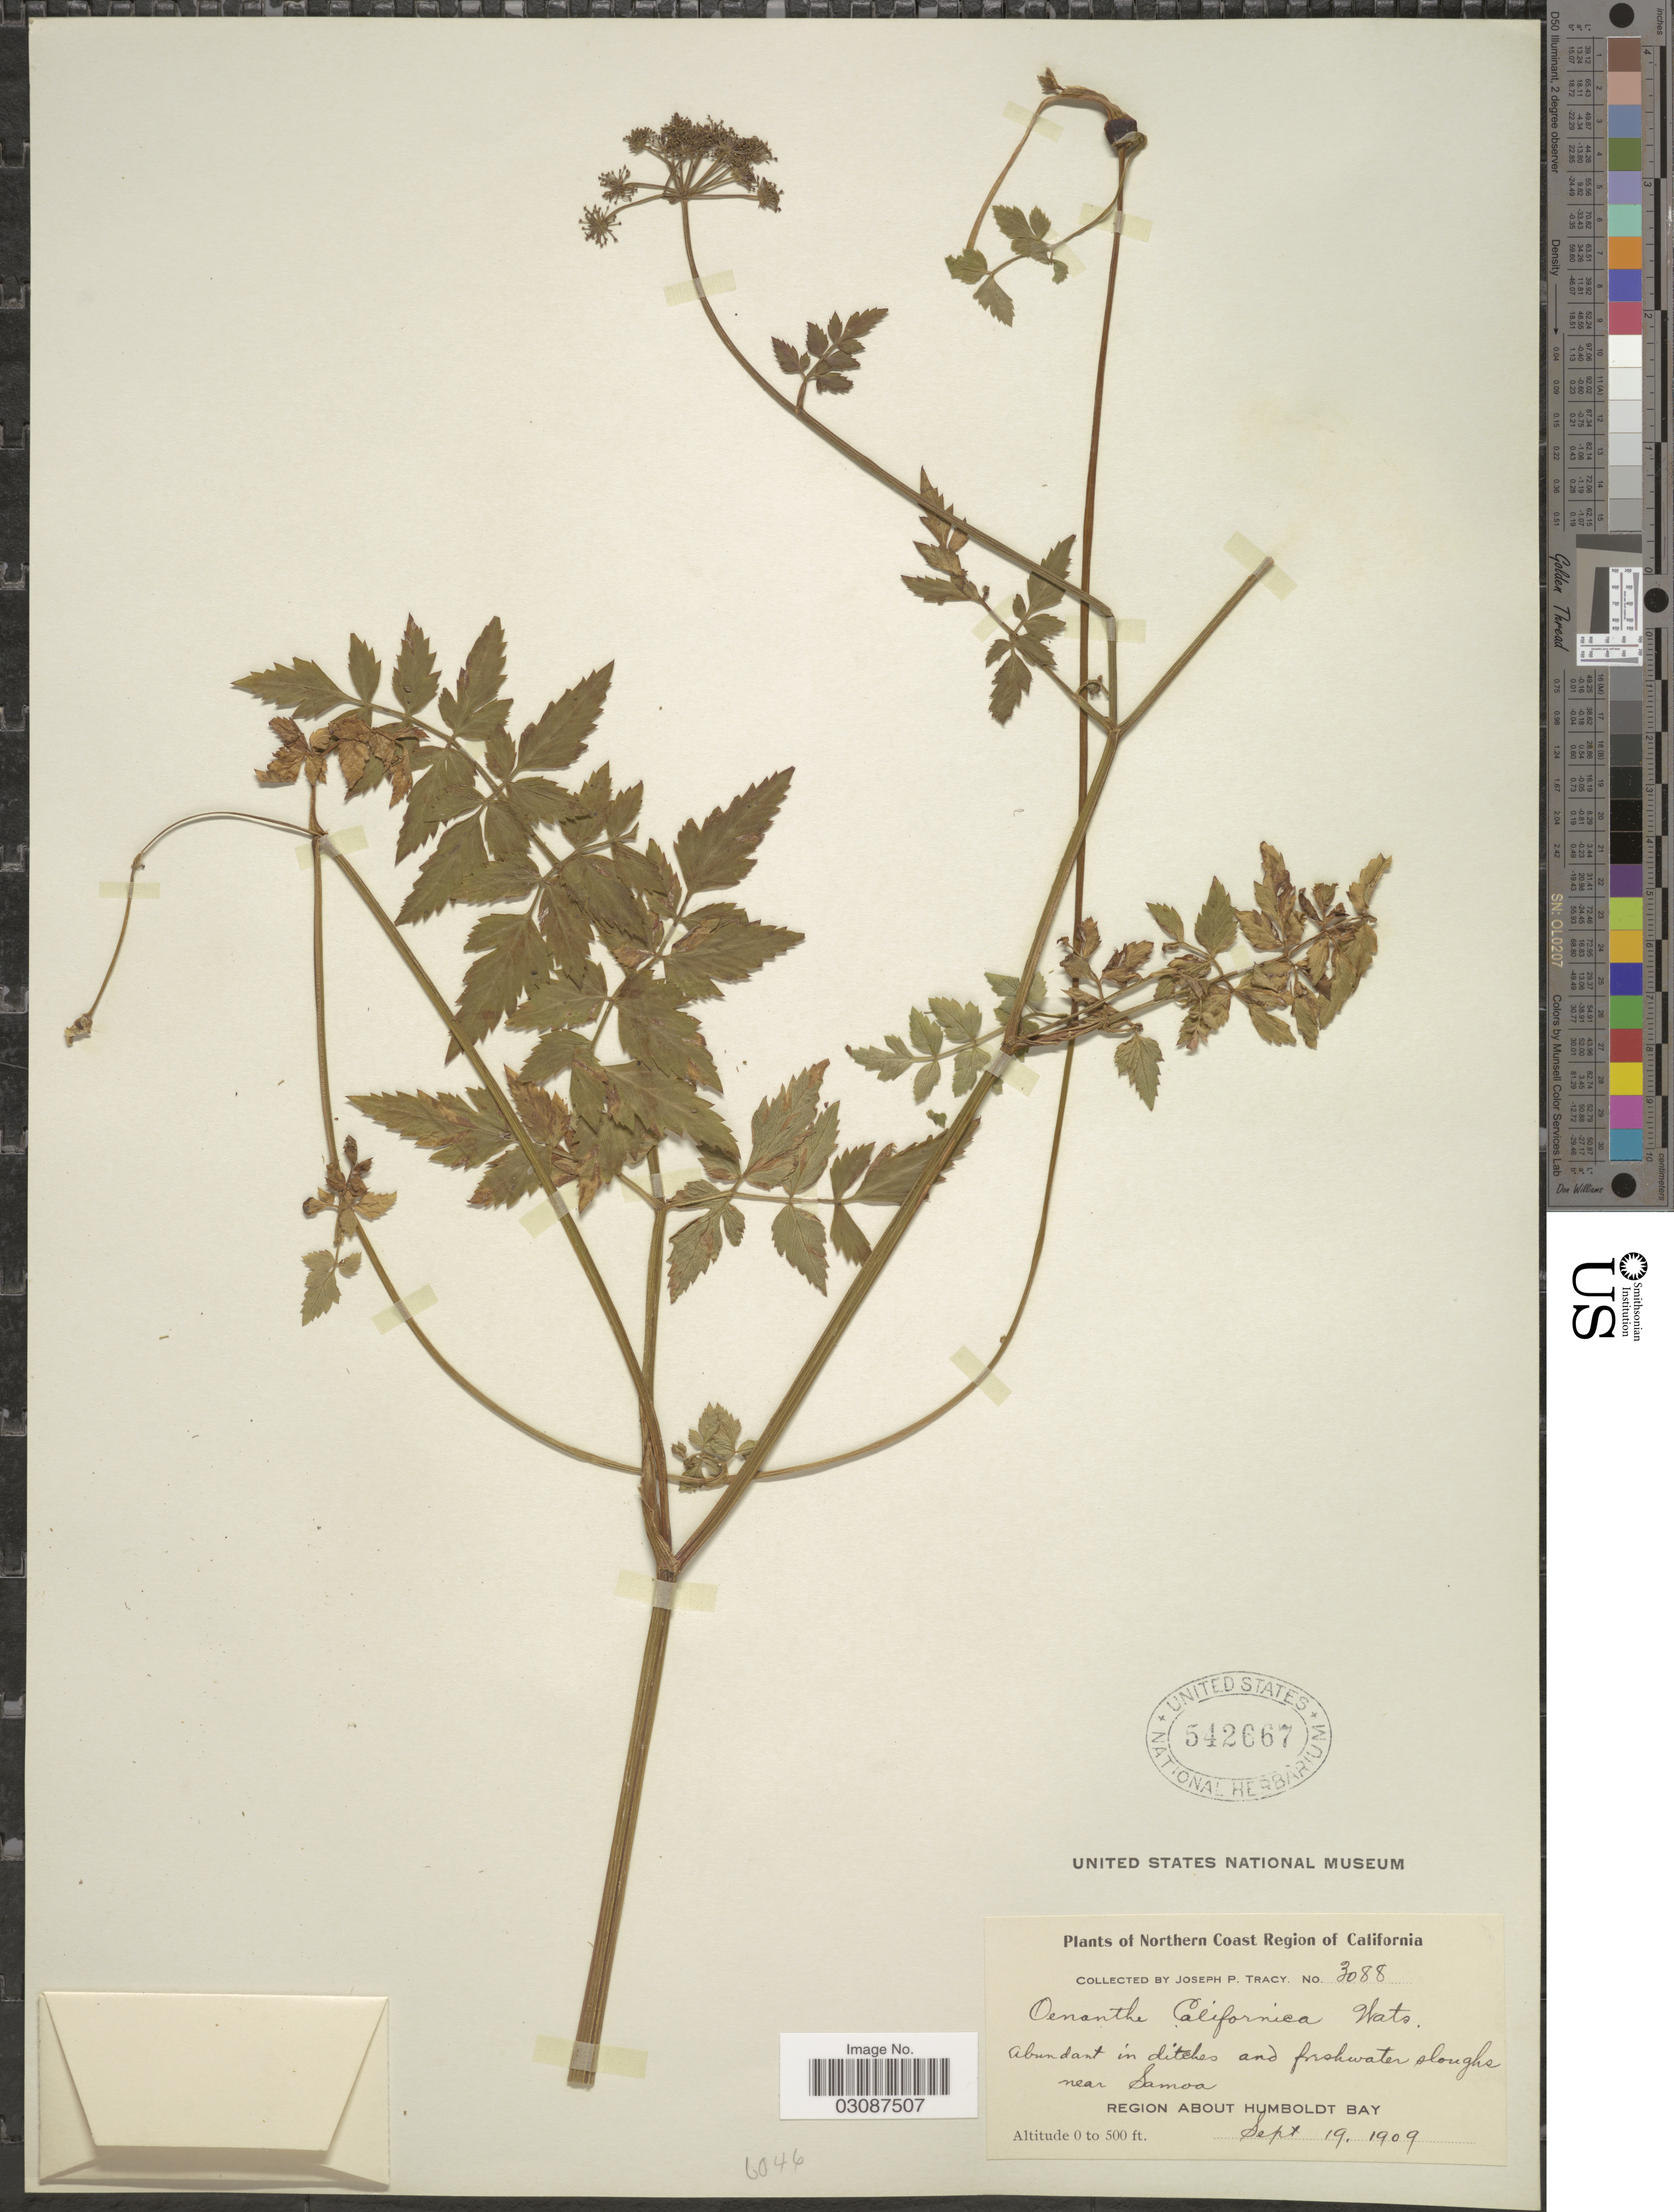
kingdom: Plantae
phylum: Tracheophyta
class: Magnoliopsida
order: Apiales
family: Apiaceae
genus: Oenanthe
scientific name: Oenanthe californica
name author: S. Watson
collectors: J. Tracy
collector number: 3088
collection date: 1909-09-19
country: United States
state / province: California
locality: Northern Coast Region of California. Abundant in ditches and freshwater sloughs near Samoa. Region about Humboldt Bay.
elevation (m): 0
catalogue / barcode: US 542667